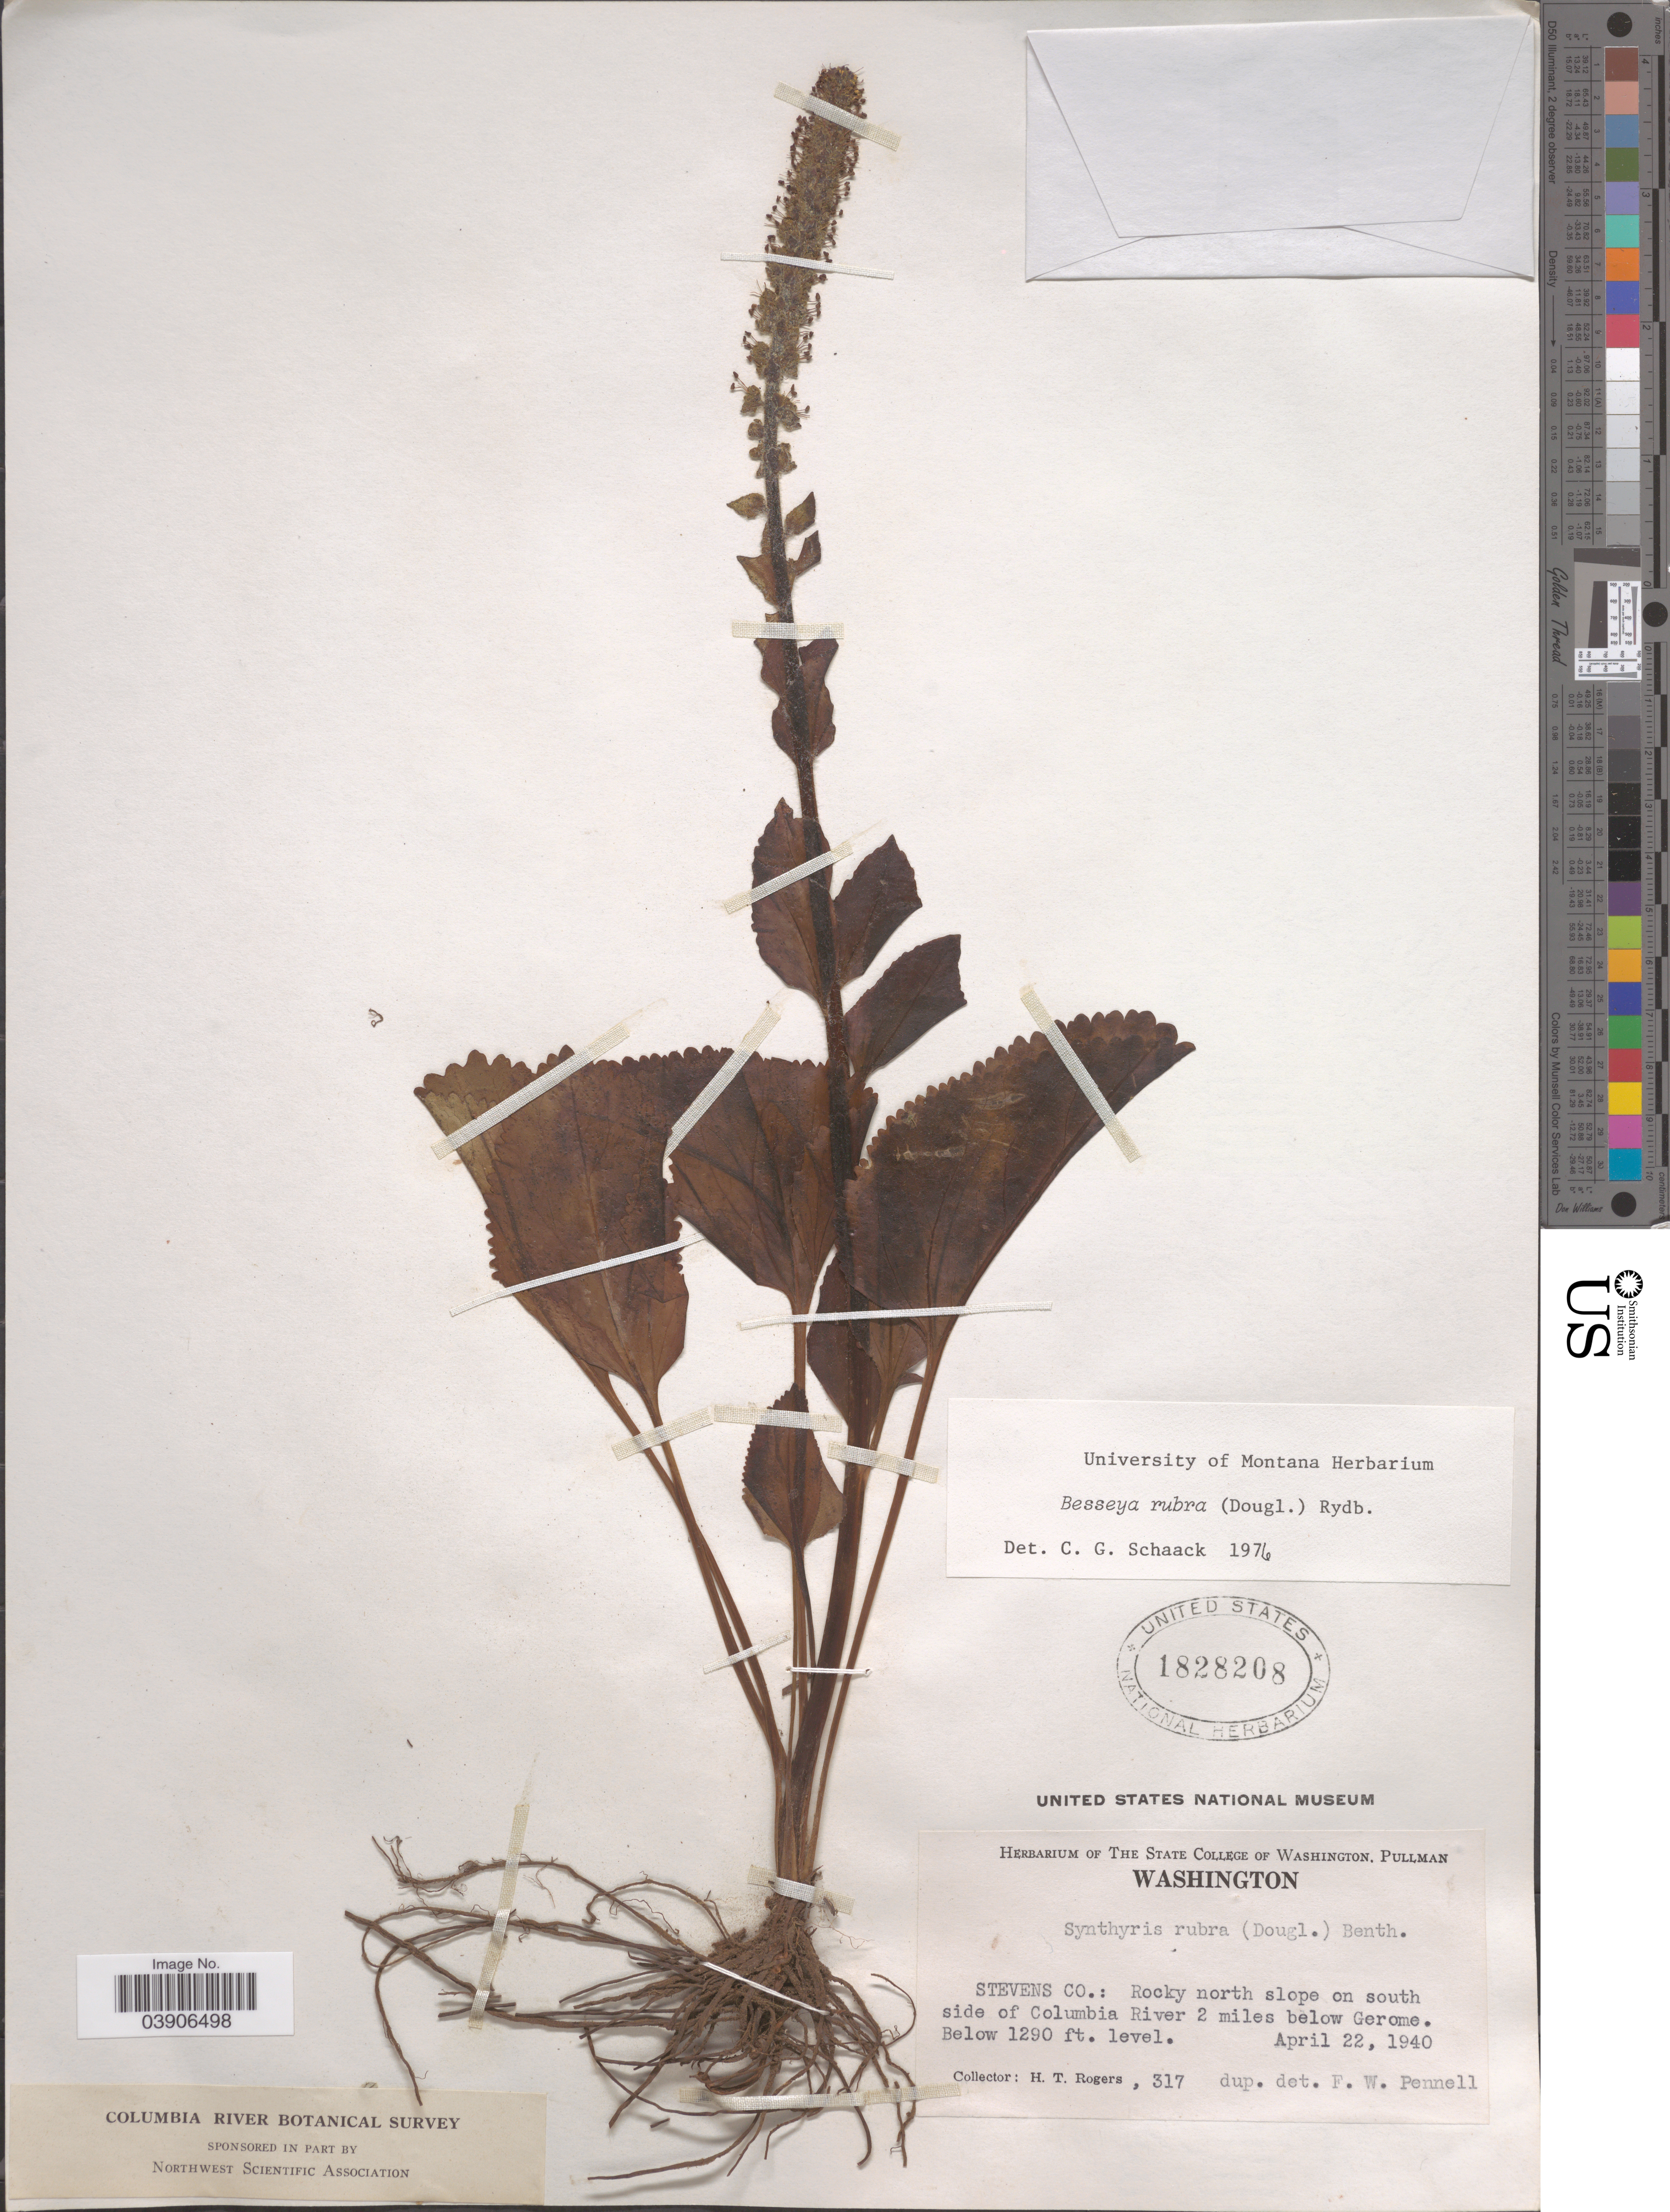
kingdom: Plantae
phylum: Tracheophyta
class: Magnoliopsida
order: Lamiales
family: Plantaginaceae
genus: Synthyris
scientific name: Synthyris rubra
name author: (Douglas ex Hook.) Benth.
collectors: H. Rogers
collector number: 317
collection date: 1940-04-22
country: United States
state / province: Washington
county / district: Stevens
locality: Stevens Co.: Rocky north slope on south side of Columbia River 2 miles below Gerome.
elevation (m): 393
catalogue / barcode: US 1828208